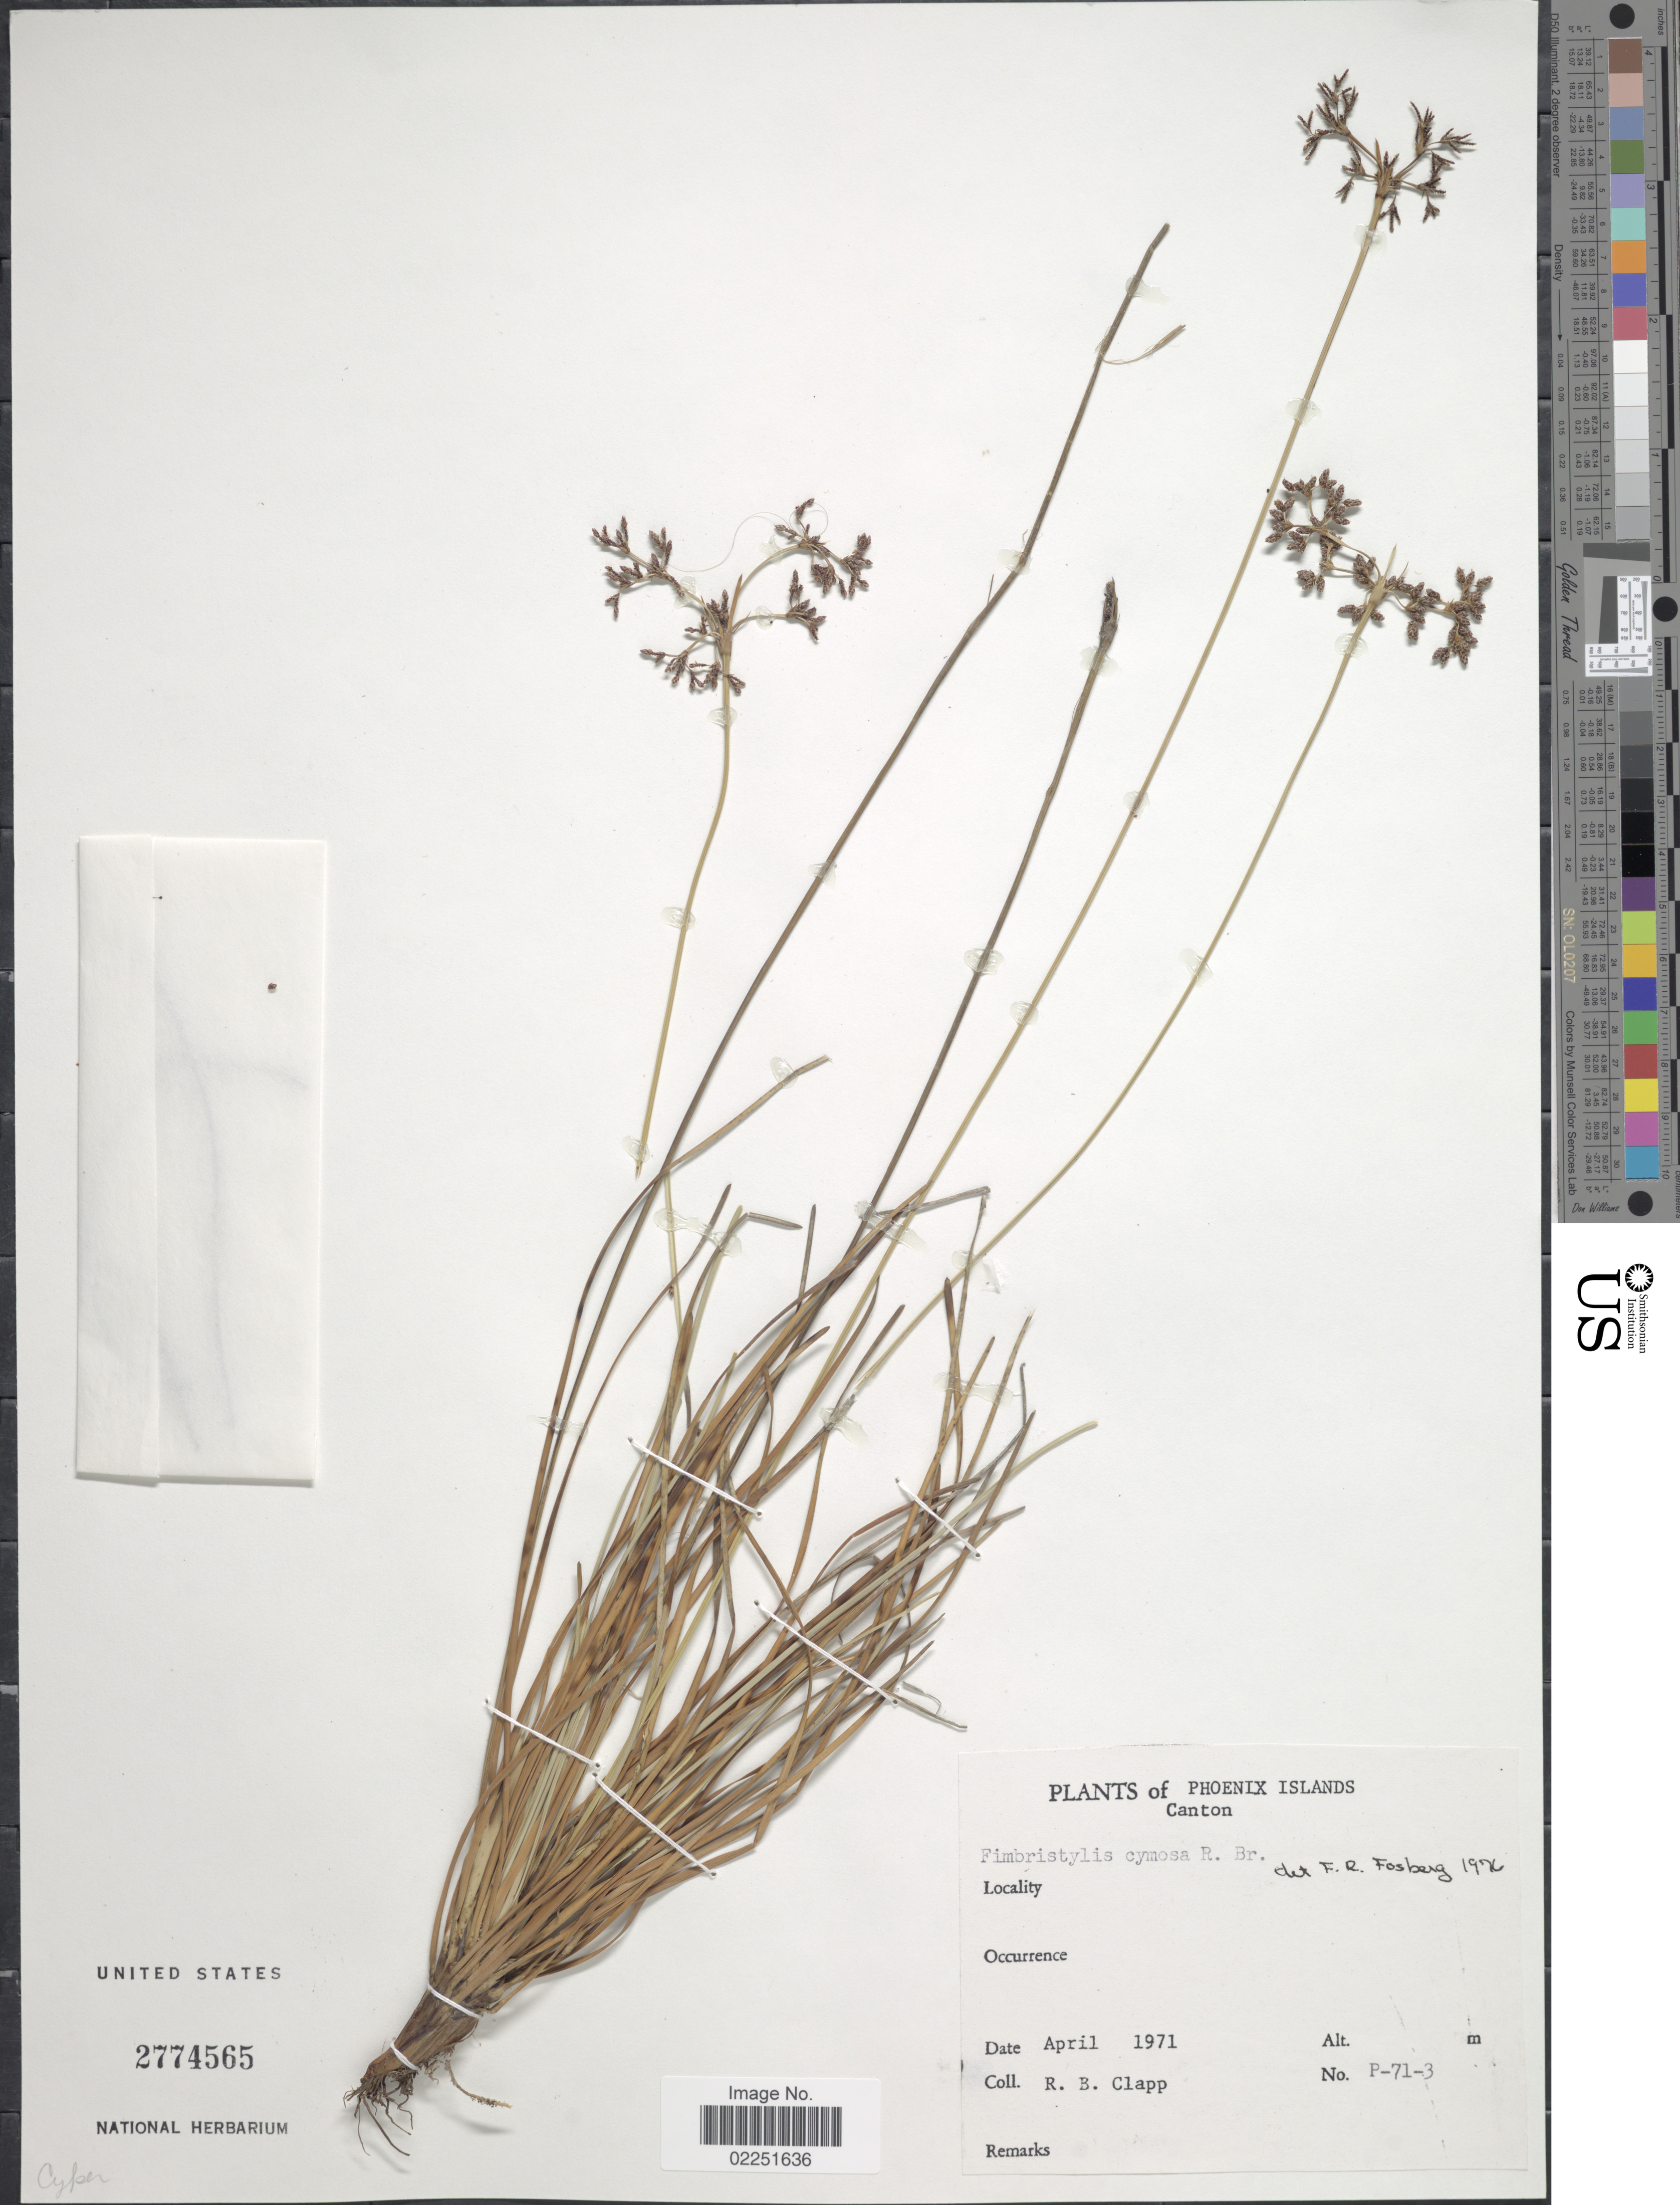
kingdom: Plantae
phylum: Tracheophyta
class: Liliopsida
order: Poales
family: Cyperaceae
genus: Fimbristylis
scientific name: Fimbristylis cymosa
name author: R. Br.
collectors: R. B. Clapp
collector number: P-71-3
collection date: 1971-04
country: Kiribati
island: Kanton [Canton] Atoll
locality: Phoenix Islands. Canton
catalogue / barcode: US 2774565